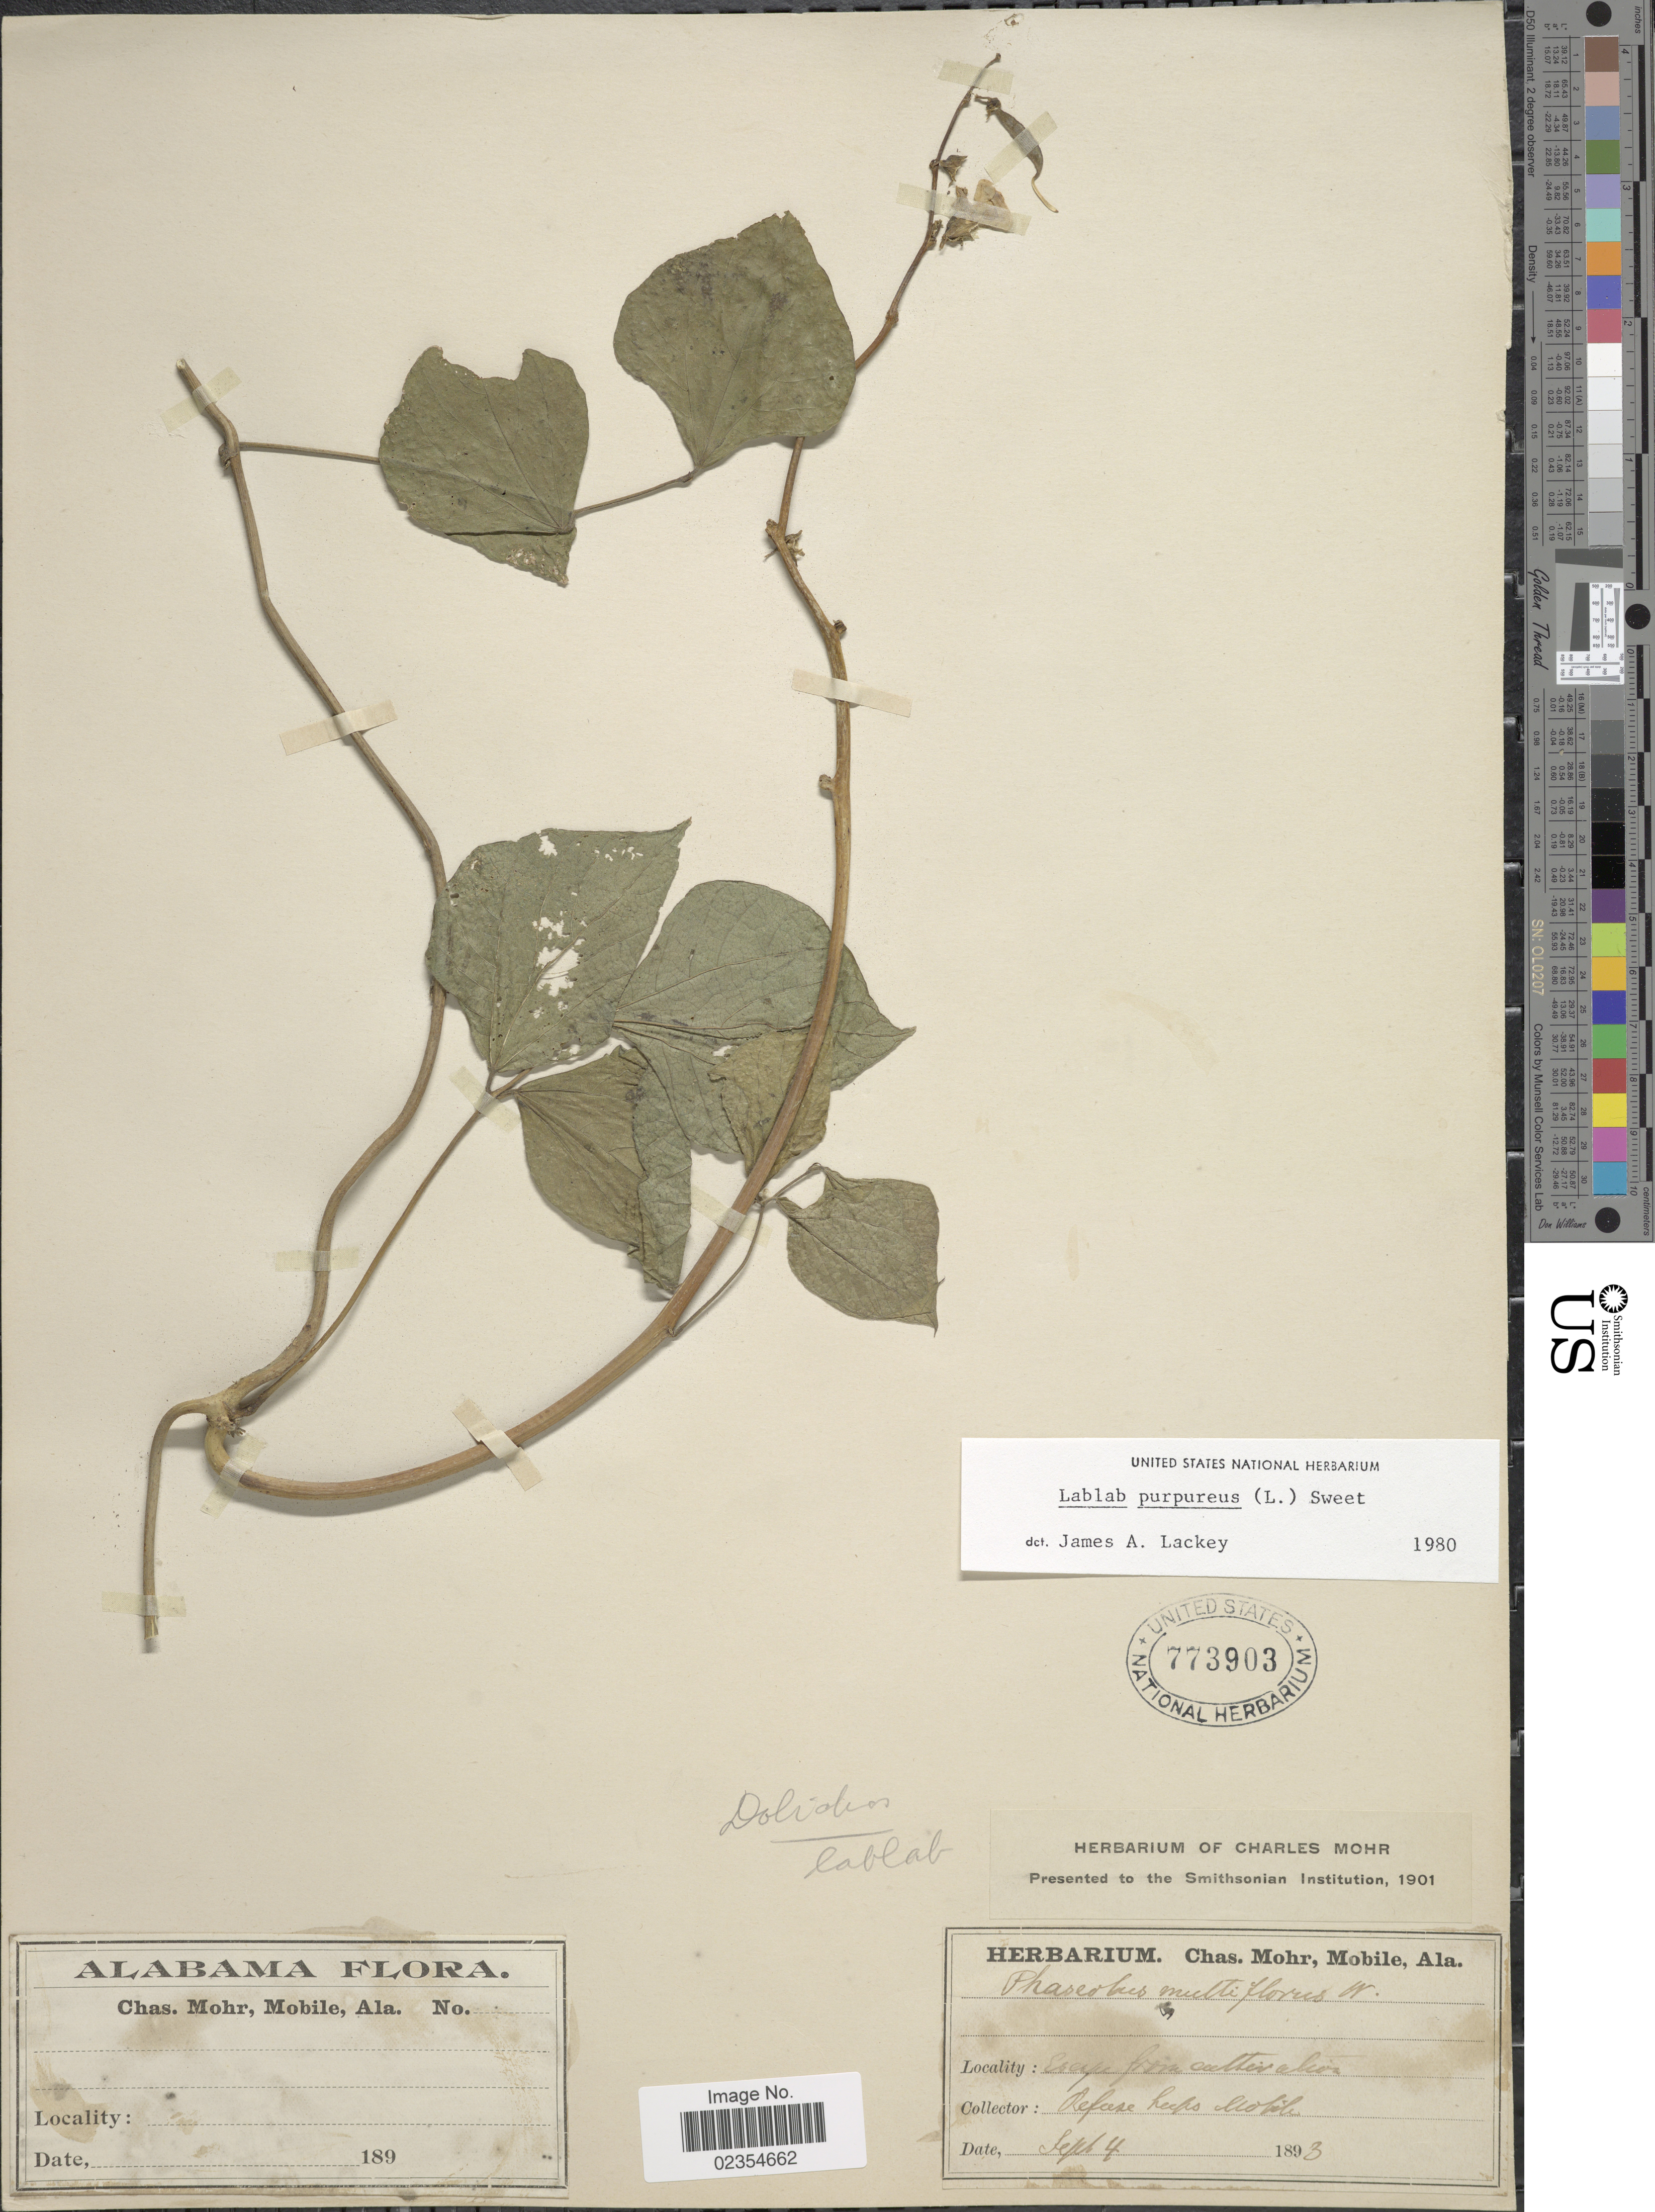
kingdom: Plantae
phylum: Tracheophyta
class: Magnoliopsida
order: Fabales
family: Fabaceae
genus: Lablab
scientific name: Lablab purpureus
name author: (L.) Sweet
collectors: ex herb. Charles Mohr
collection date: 1893-09-04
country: United States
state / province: Alabama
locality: Refuse heaps Mobile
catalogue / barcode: US 773903